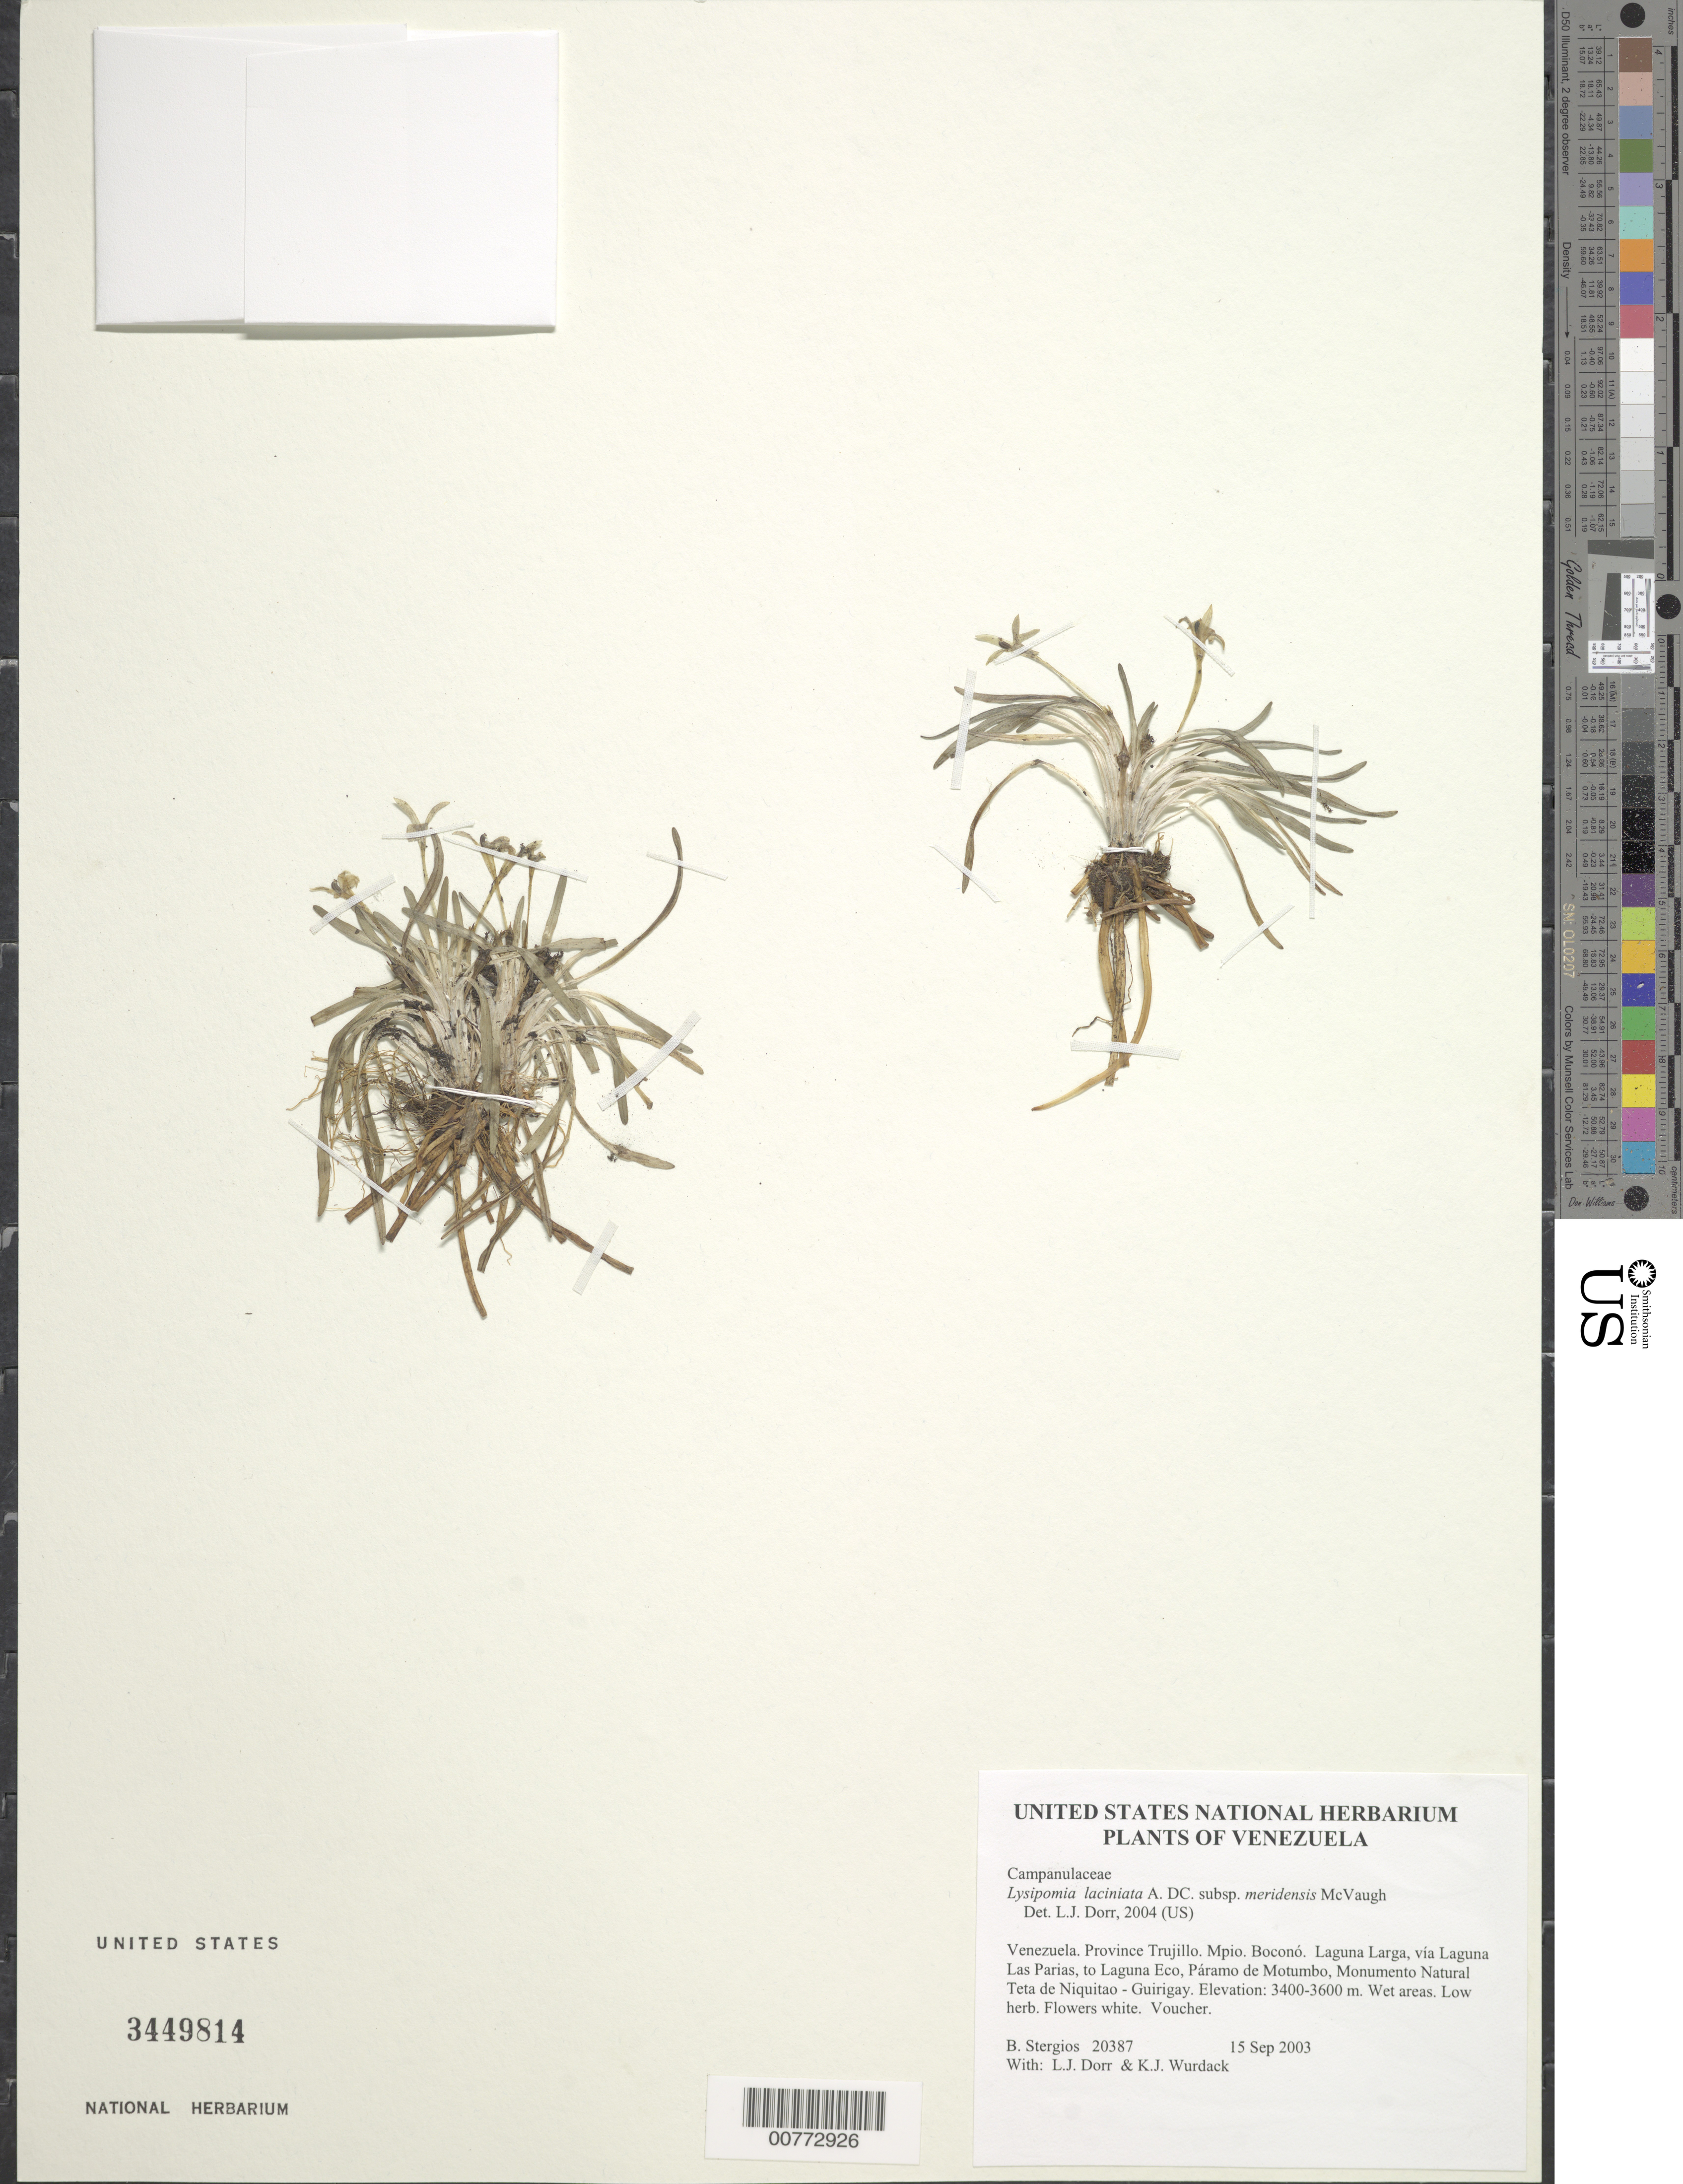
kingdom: Plantae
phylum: Tracheophyta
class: Magnoliopsida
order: Asterales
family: Campanulaceae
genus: Lysipomia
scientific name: Lysipomia laciniata subsp. meridensis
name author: McVaugh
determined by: Dorr, L. J., (BOT), Smithsonian Institution - National Museum of Natural History (UNITED STATES)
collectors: B. G. Stergios, L. J. Dorr & K. Wurdack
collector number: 20387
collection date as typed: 15 Sep 2003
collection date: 2003-09-15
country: Venezuela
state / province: Trujillo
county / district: Boconó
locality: Laguna Larga, vía Laguna Las Parias, to Laguna Eco, Páramo de Motumbo, Monumento Natural Teta de Niquitao - Guirigay.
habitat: Wet areas.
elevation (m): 3400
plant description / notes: PORT, US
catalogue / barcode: US 3449814